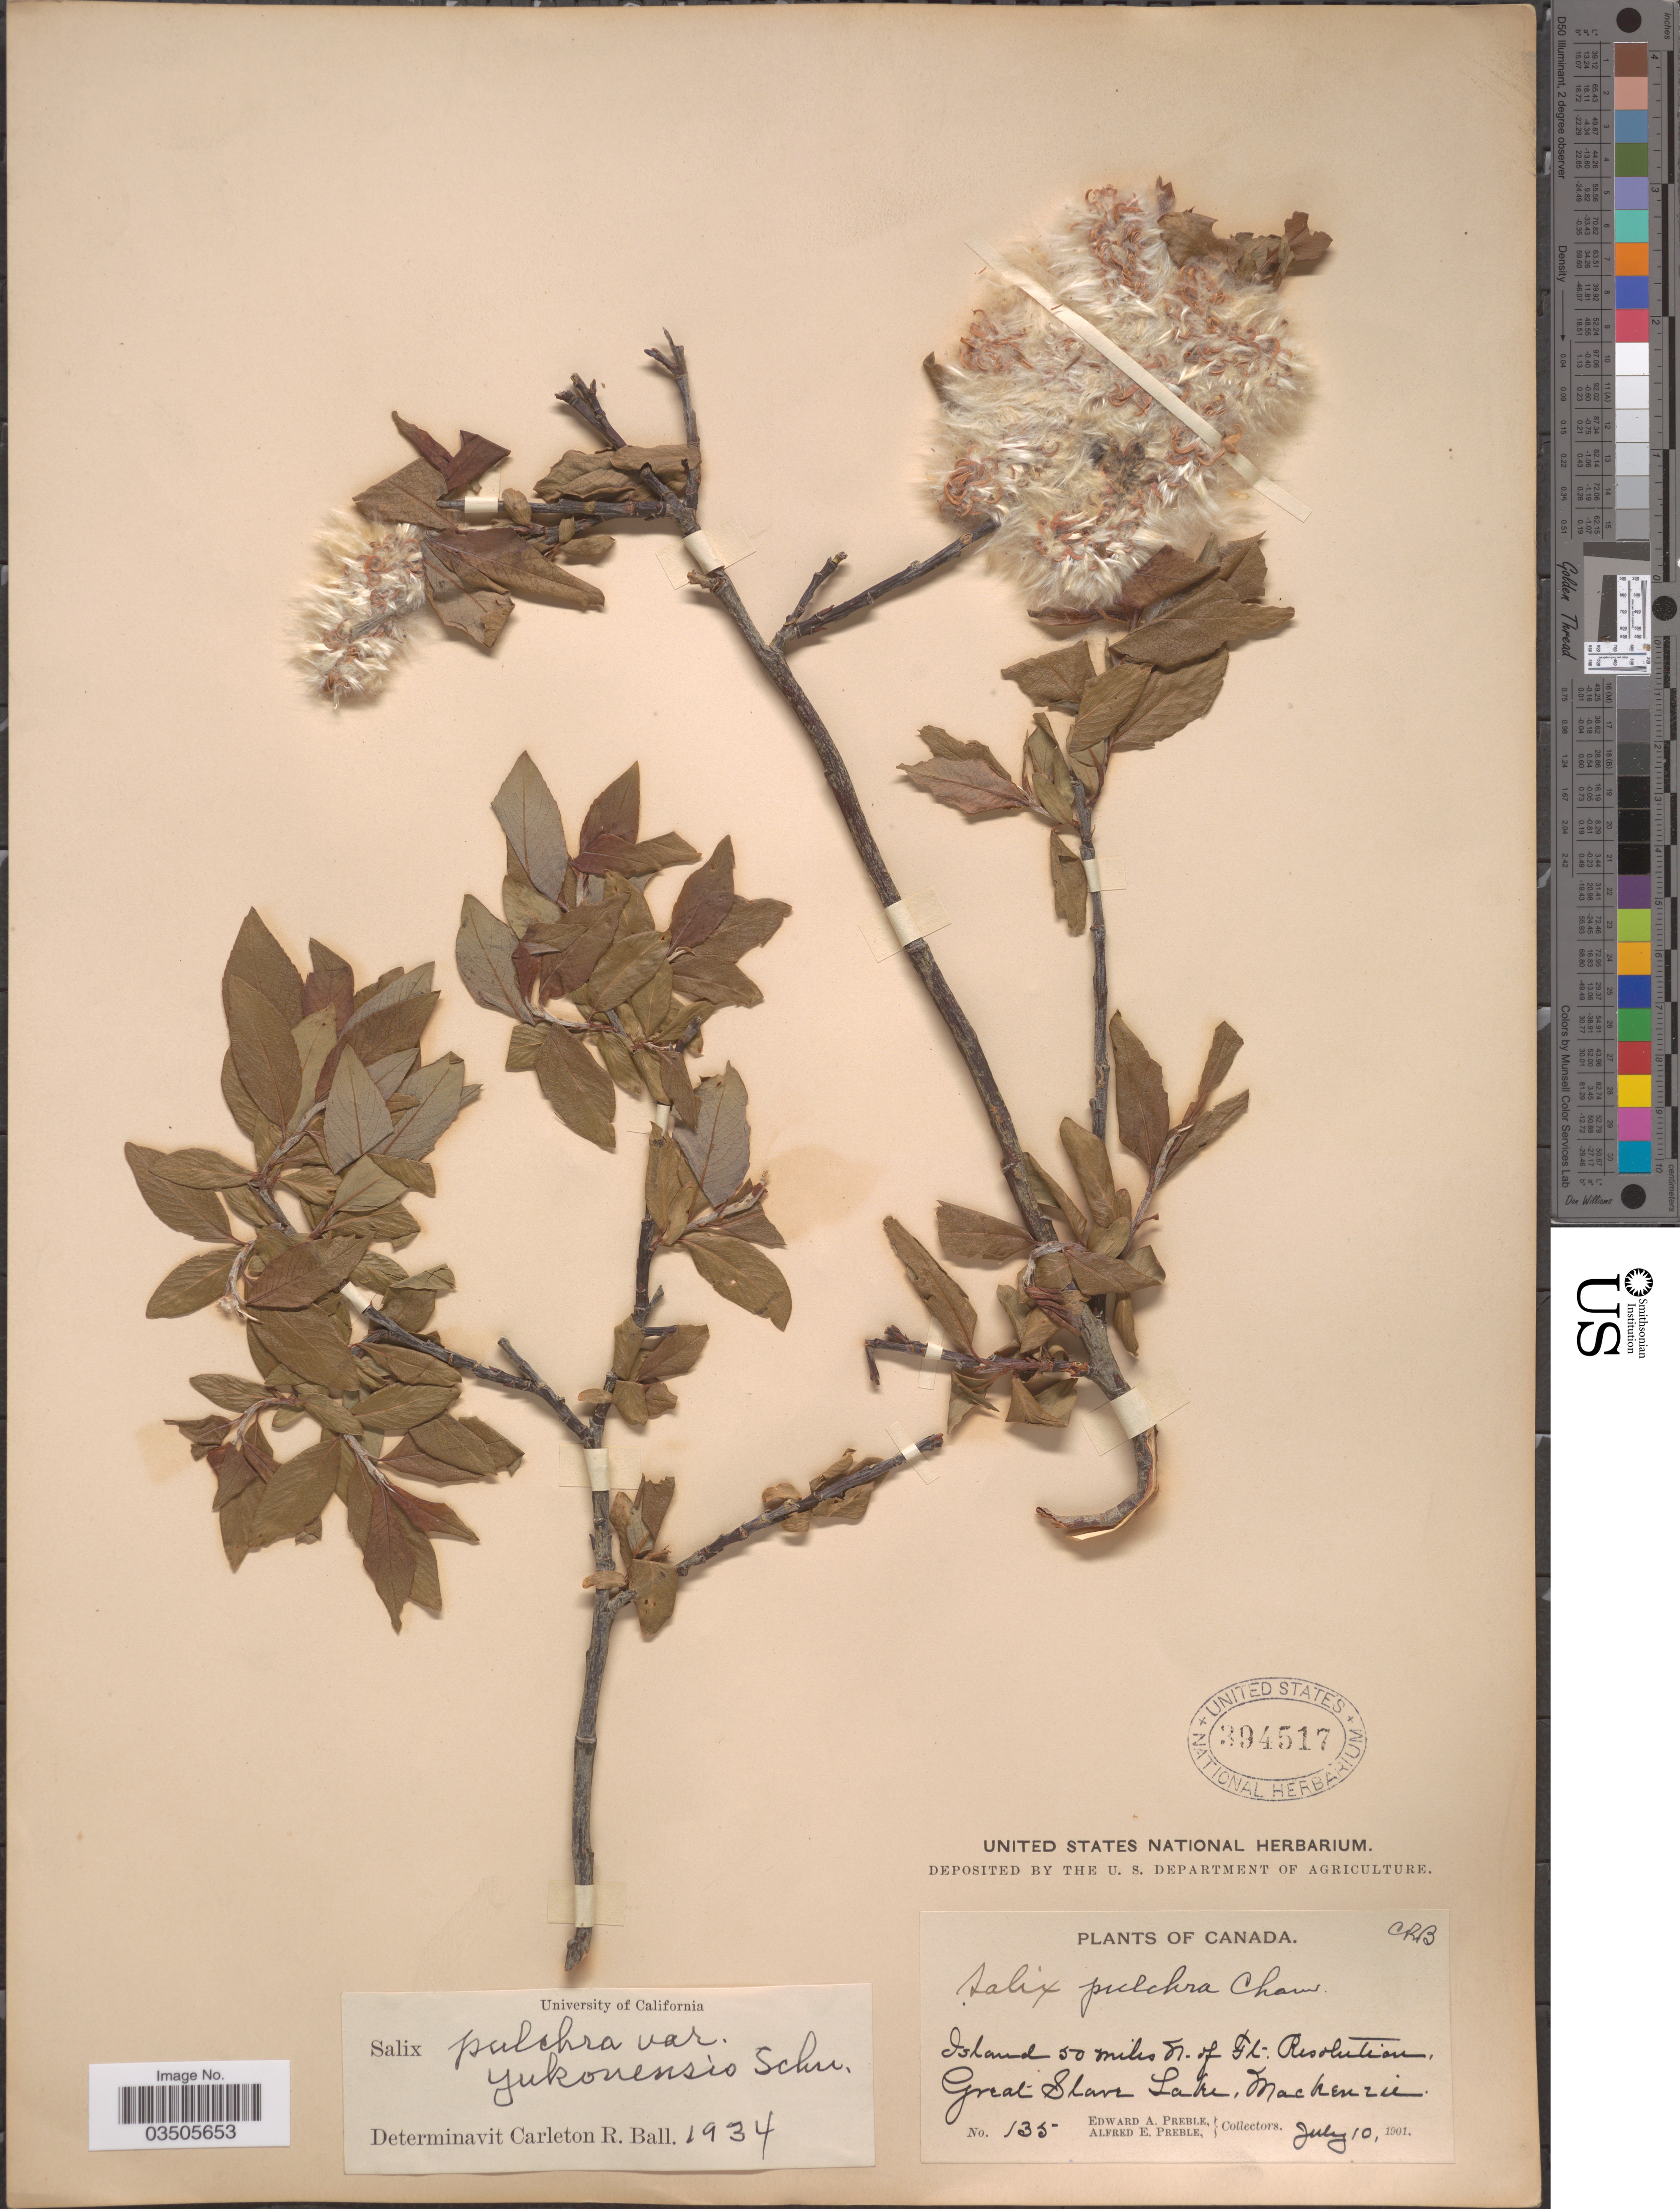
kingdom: Plantae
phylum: Tracheophyta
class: Magnoliopsida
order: Malpighiales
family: Salicaceae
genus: Salix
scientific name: Salix pulchra var. yukonensis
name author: C.K. Schneid.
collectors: E. Preble & A. Preble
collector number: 135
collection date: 1901-07-10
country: Canada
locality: Island 50 miles N. of Ft. Resolution. Great Slave Lake, Mackenzie.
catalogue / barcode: US 394517